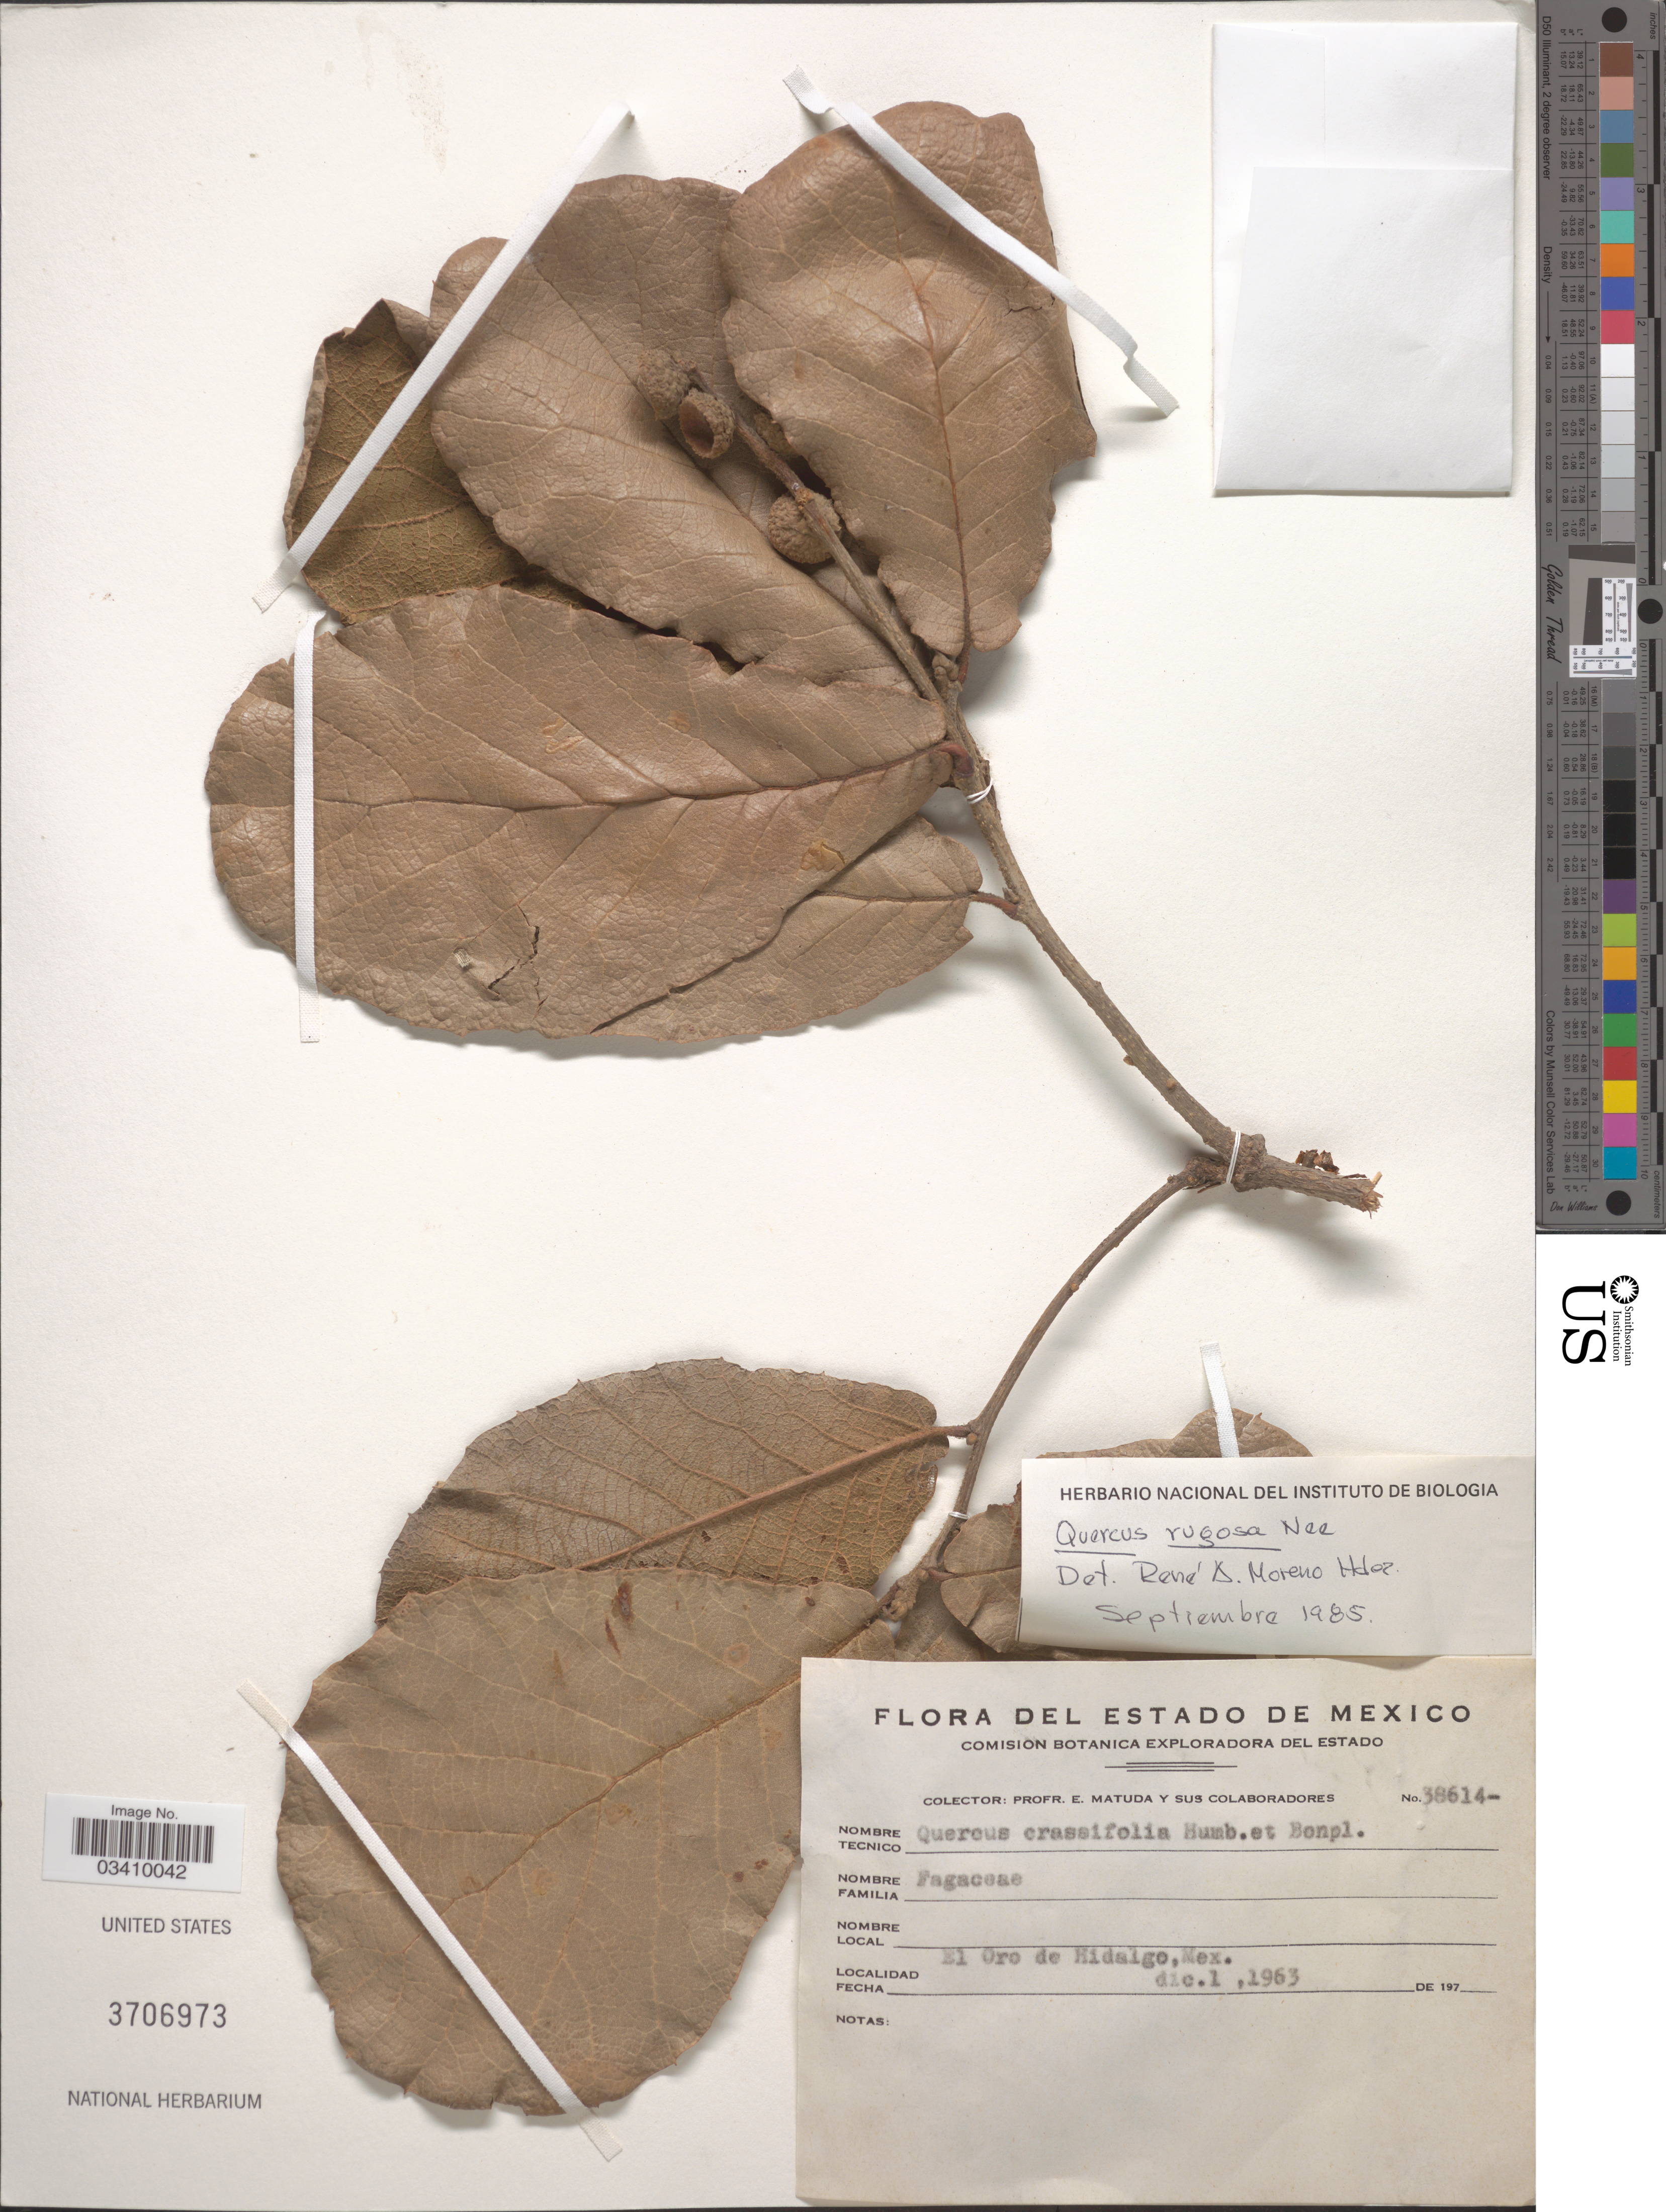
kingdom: Plantae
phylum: Tracheophyta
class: Magnoliopsida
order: Fagales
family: Fagaceae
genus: Quercus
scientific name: Quercus rugosa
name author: Née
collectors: E. Matuda & Sus Colaboradores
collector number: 38614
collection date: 1963-12-01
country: Mexico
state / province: Hidalgo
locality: El Oro de Hidalgo.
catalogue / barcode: US 3706973